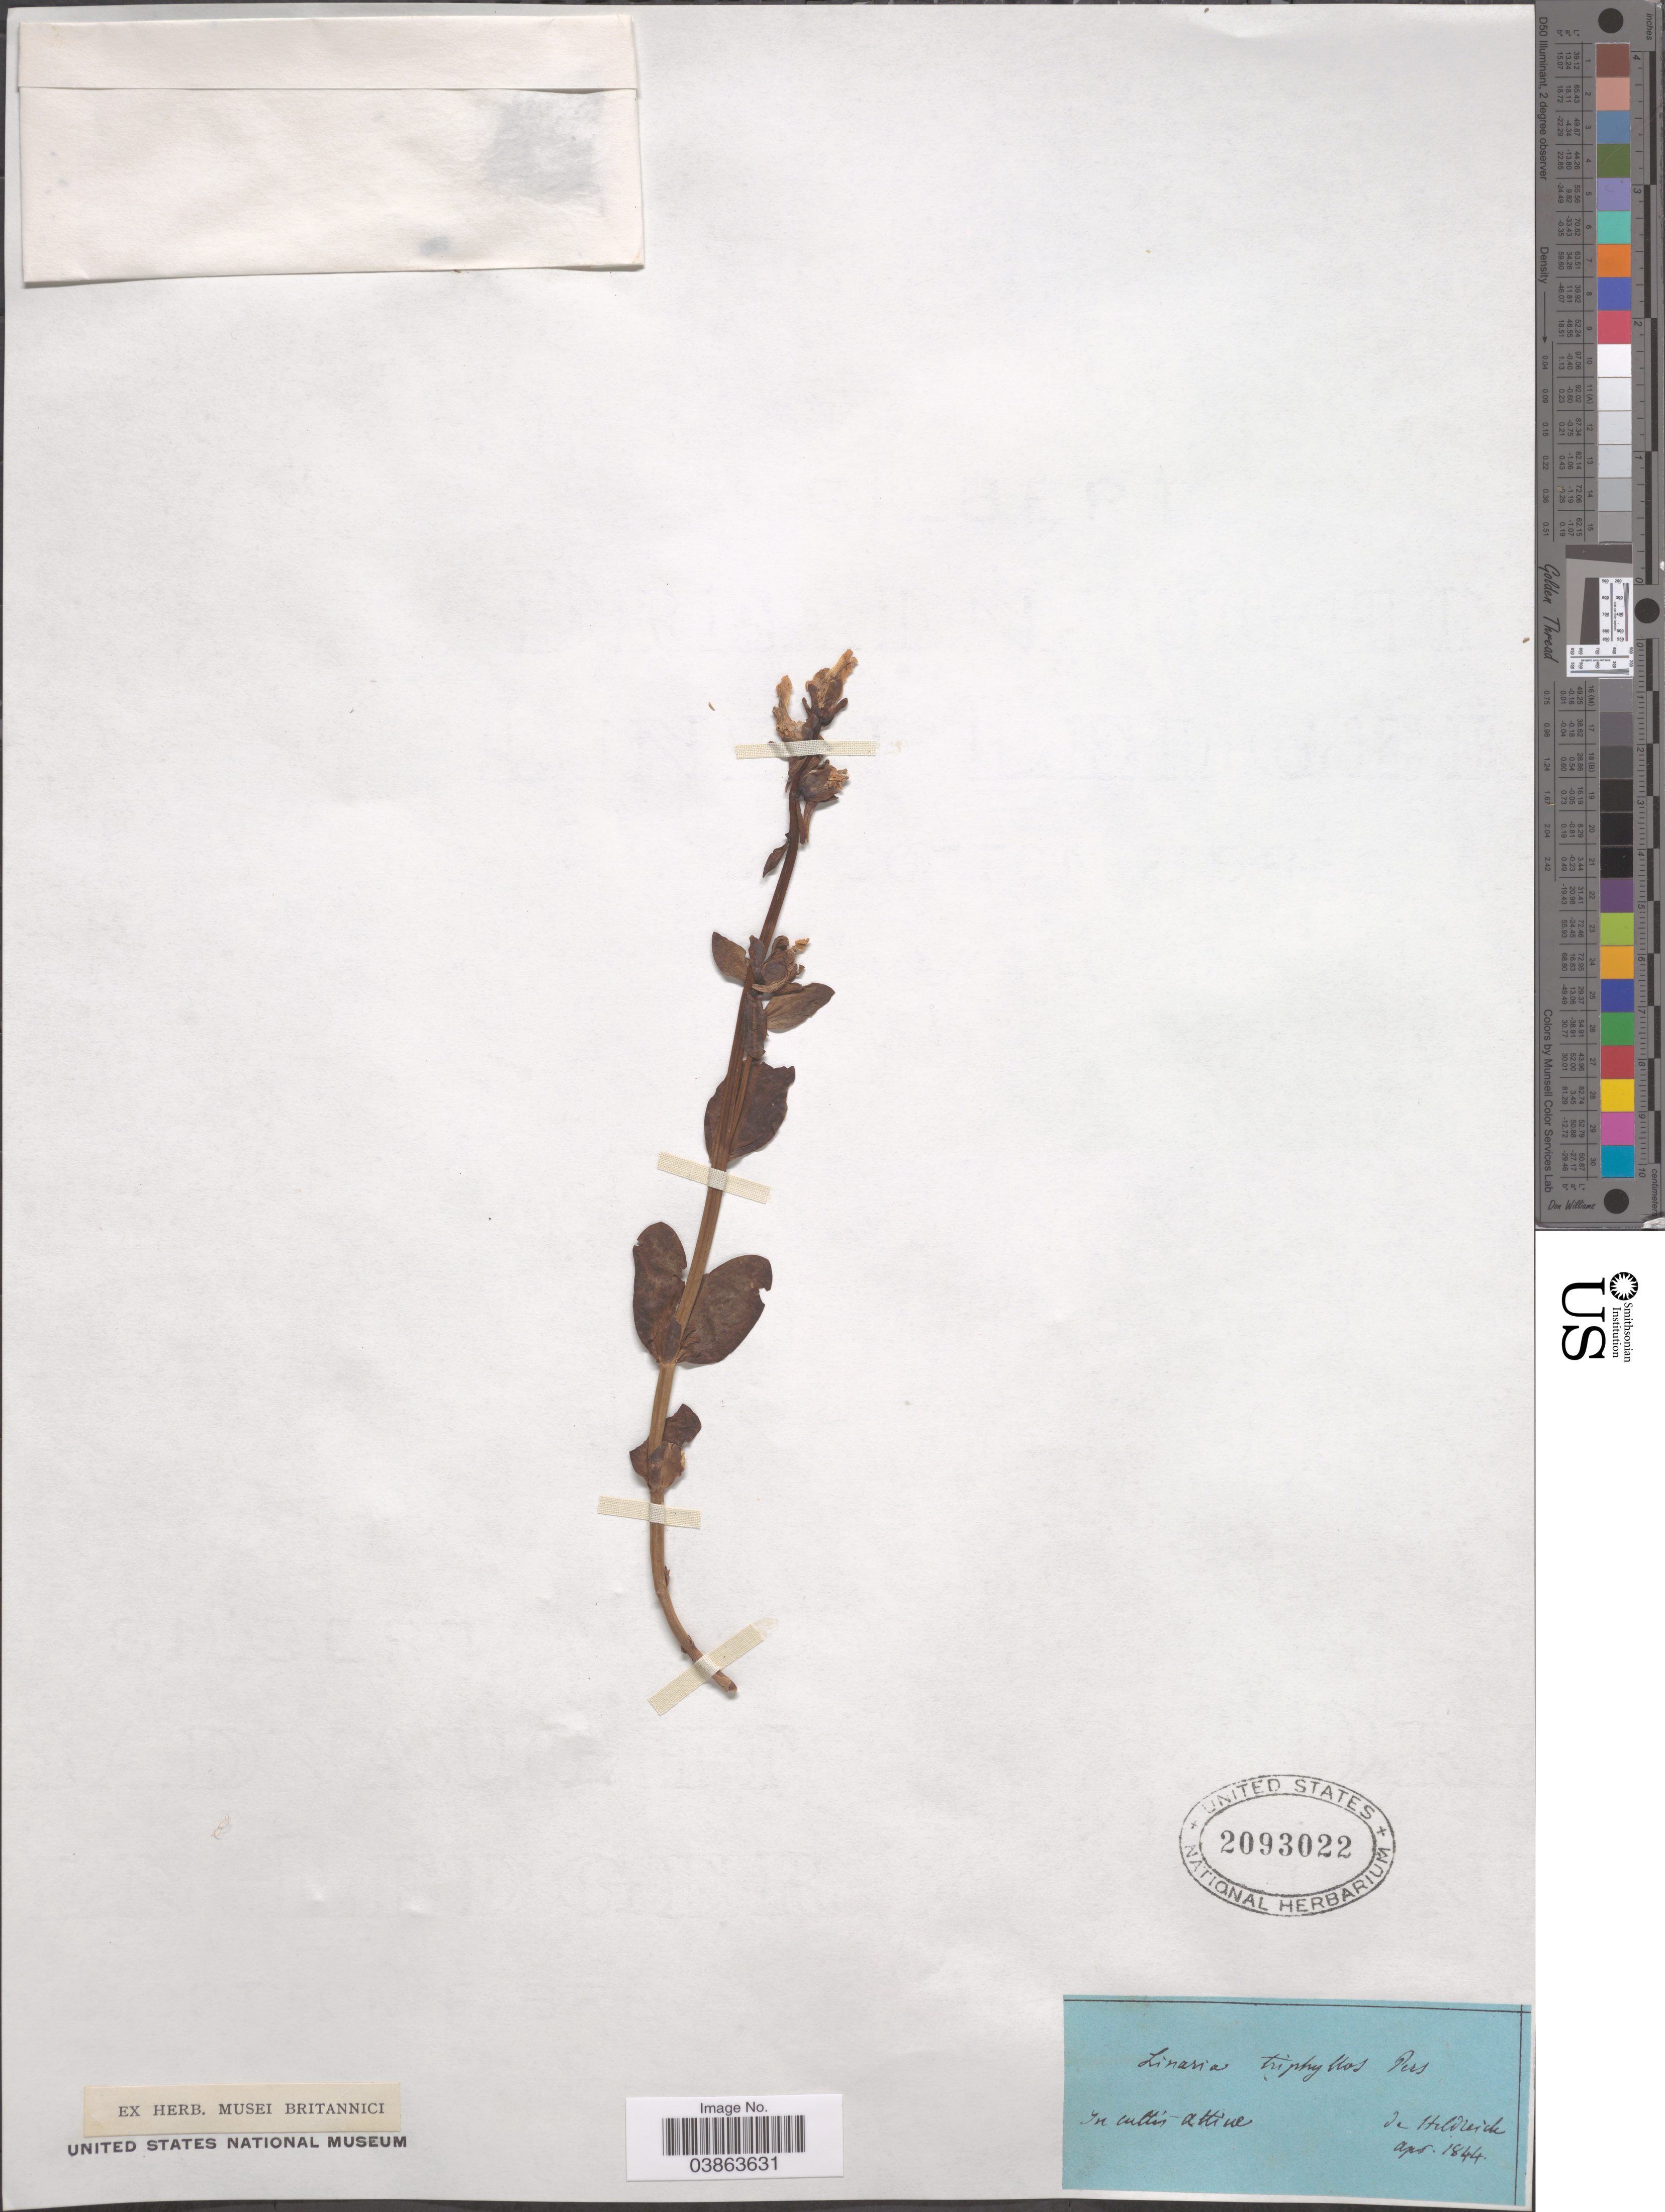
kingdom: Plantae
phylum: Tracheophyta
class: Magnoliopsida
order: Lamiales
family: Plantaginaceae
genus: Linaria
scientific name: Linaria triphylla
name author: (L.) Mill.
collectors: -. De Heldreich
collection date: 1844-04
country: Greece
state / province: Attica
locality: In cultis-Attica.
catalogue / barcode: US 2093022